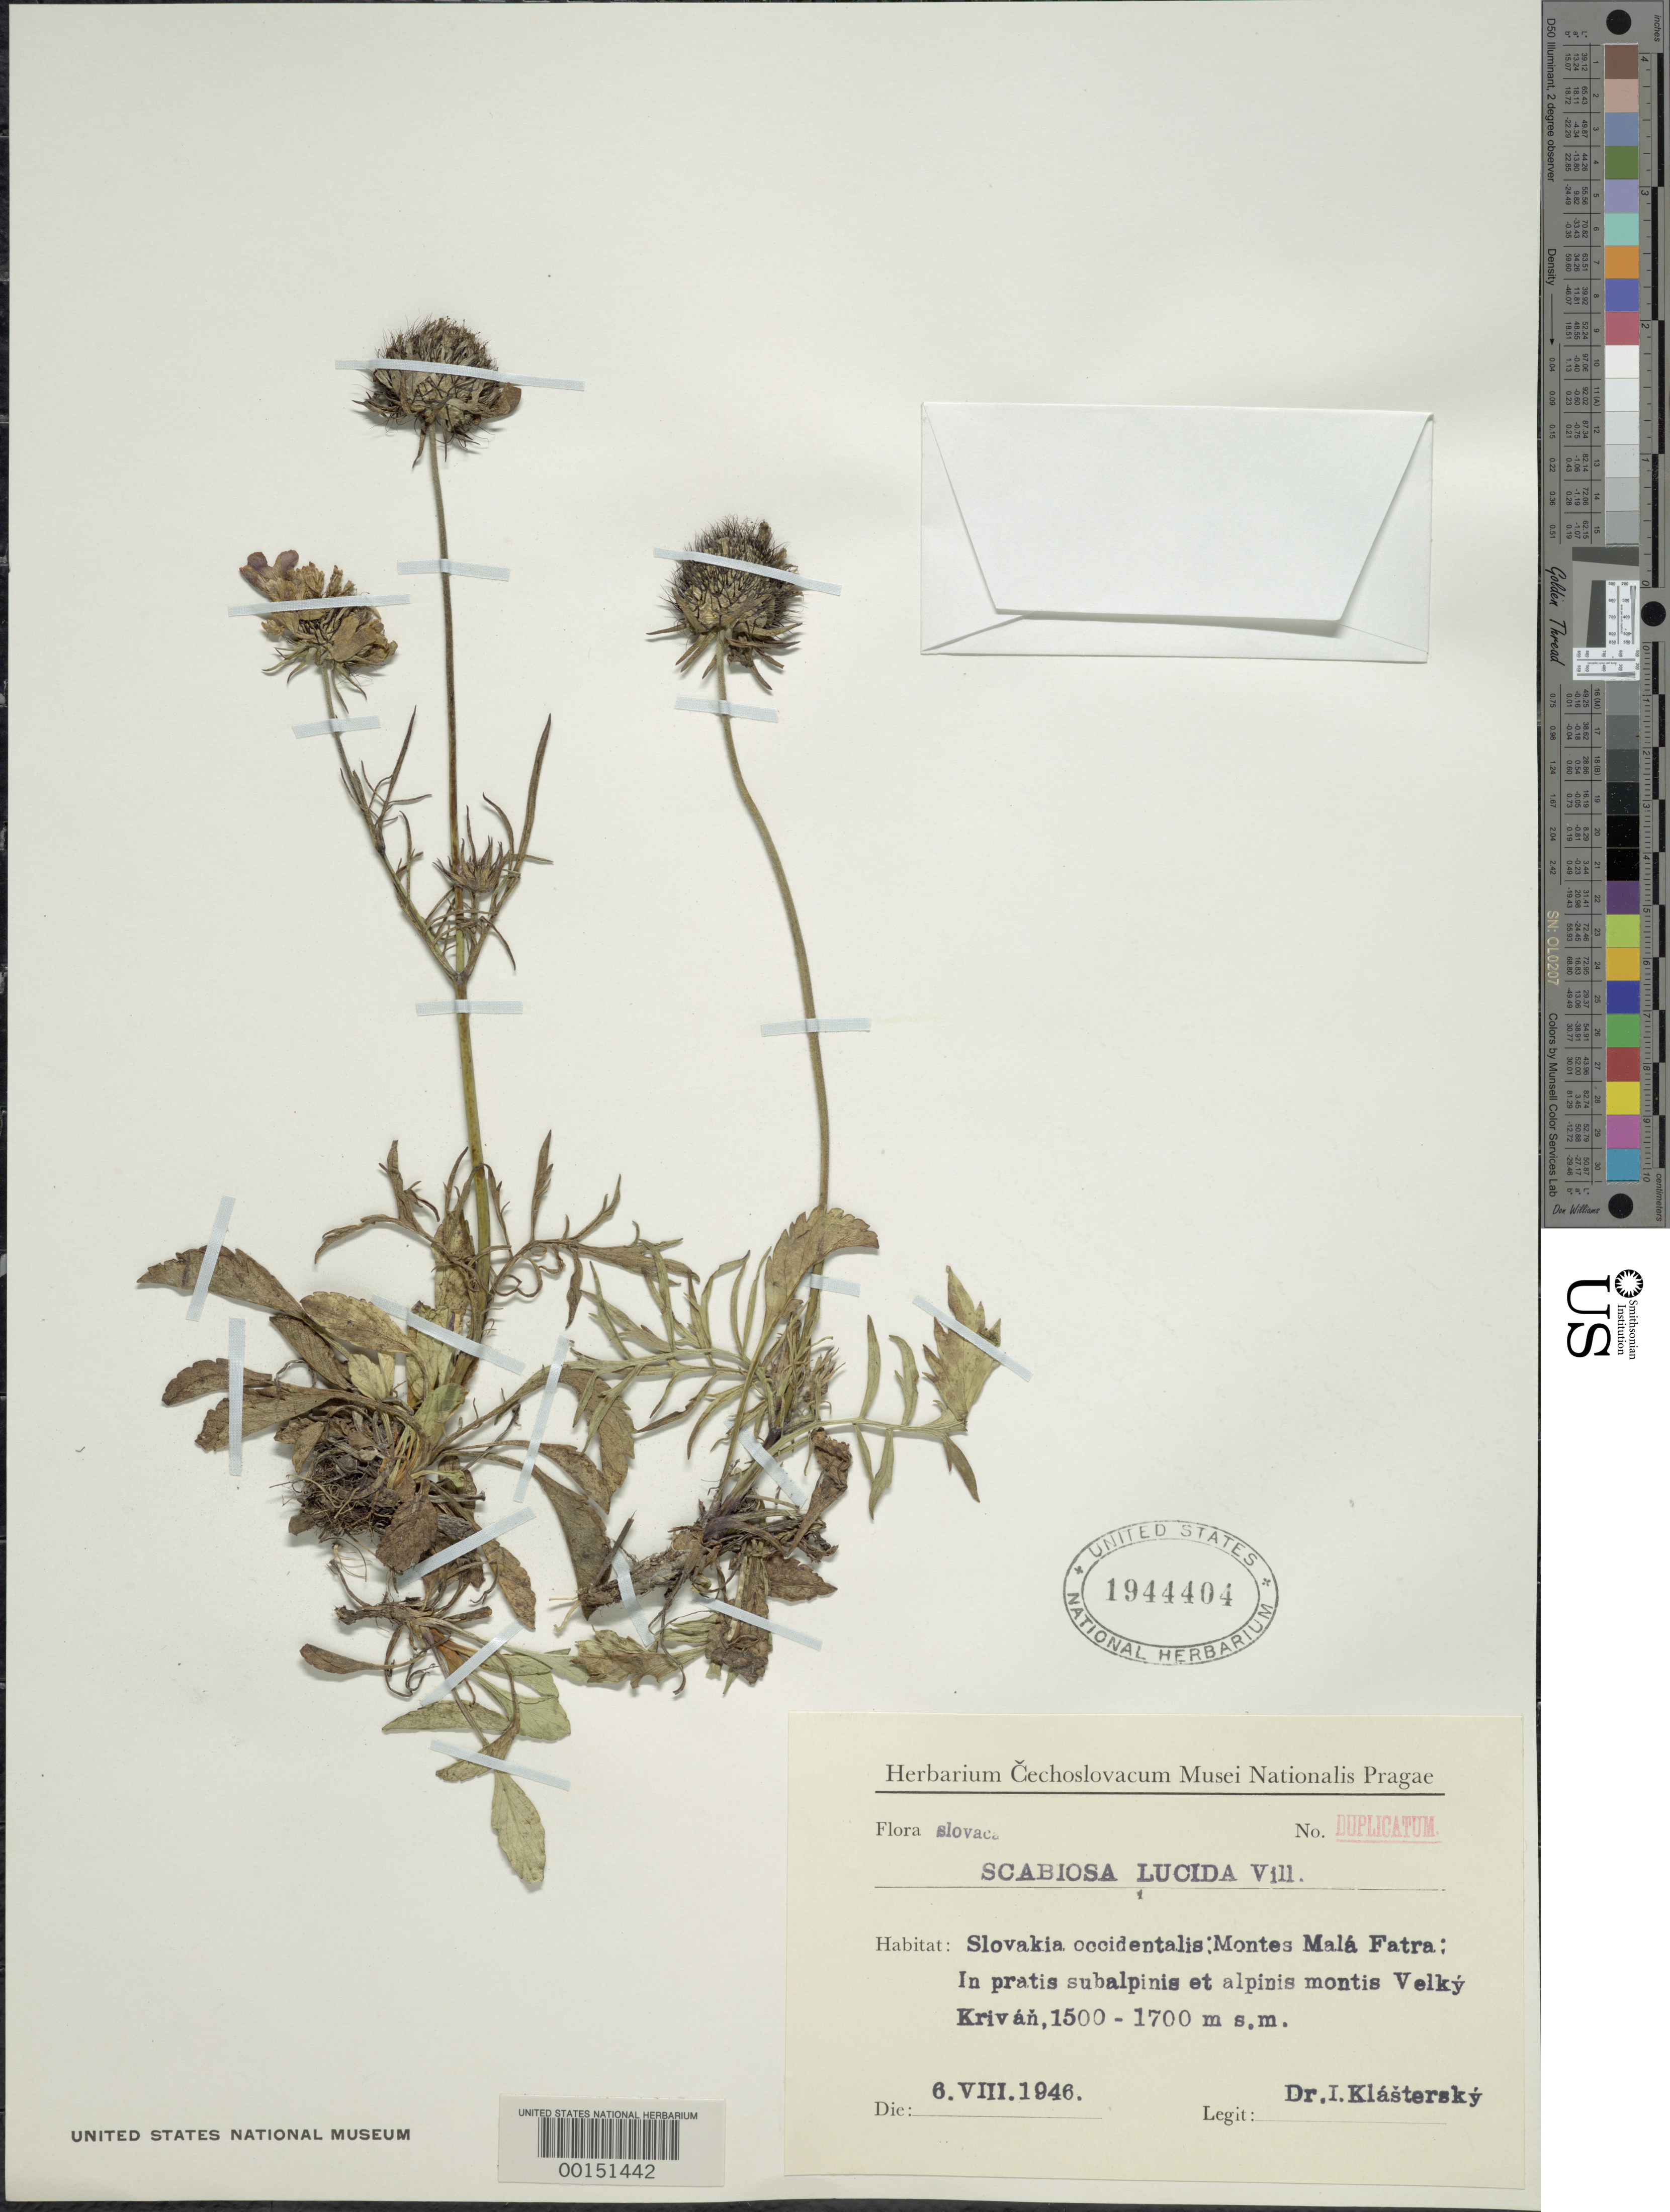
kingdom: Plantae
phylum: Tracheophyta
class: Magnoliopsida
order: Dipsacales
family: Caprifoliaceae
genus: Scabiosa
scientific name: Scabiosa lucida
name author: Vill.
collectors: I. Klášterský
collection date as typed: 06 Aug 1946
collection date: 1946-08-06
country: Slovakia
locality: Slovakia occidentalis Montes Mala Fatra.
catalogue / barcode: US 1944404